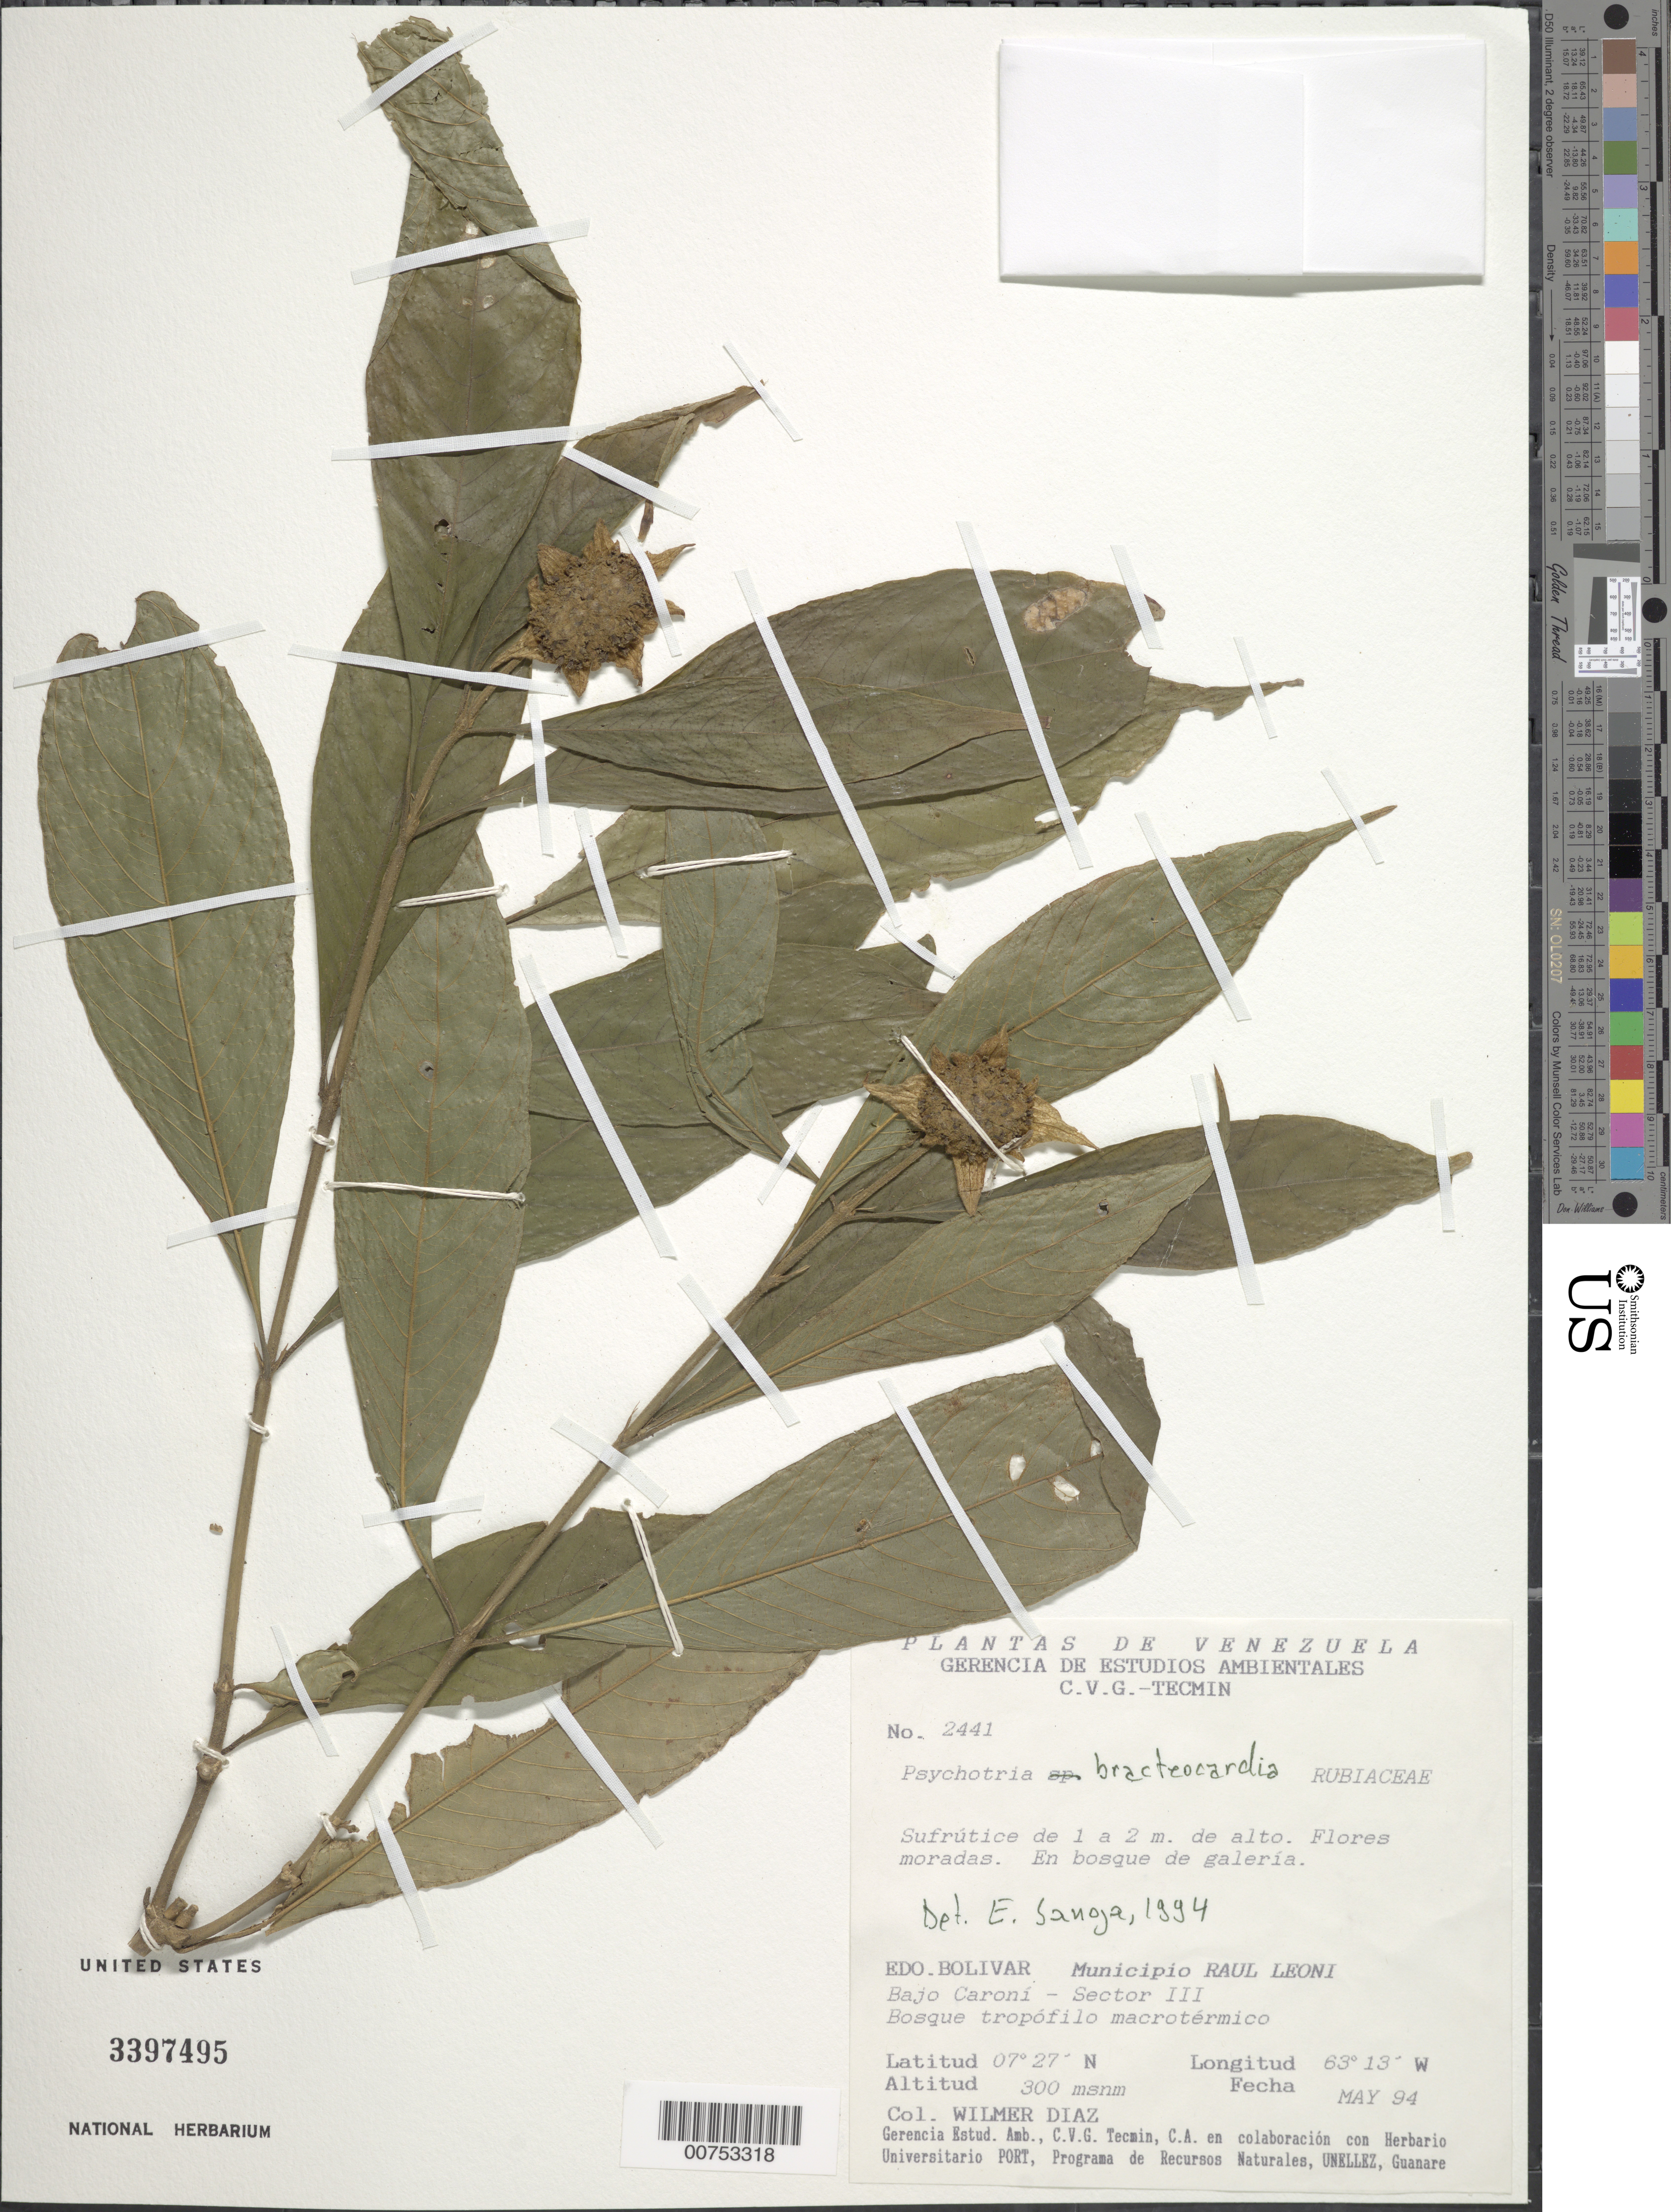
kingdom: Plantae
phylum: Tracheophyta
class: Magnoliopsida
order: Gentianales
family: Rubiaceae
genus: Psychotria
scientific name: Psychotria bracteocardia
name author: (DC.) Müll. Arg.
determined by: Sanoja, Elio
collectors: W. Díaz P.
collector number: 2441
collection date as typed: May-94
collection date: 1994-05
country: Venezuela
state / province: Bolívar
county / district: Angostura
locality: Mun. Raúl Leoni [=Angostura], Bajo Caroní, Sector III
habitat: Bosque de galeria; bosque tropofilo macrotermico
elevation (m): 300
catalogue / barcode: US 3397495